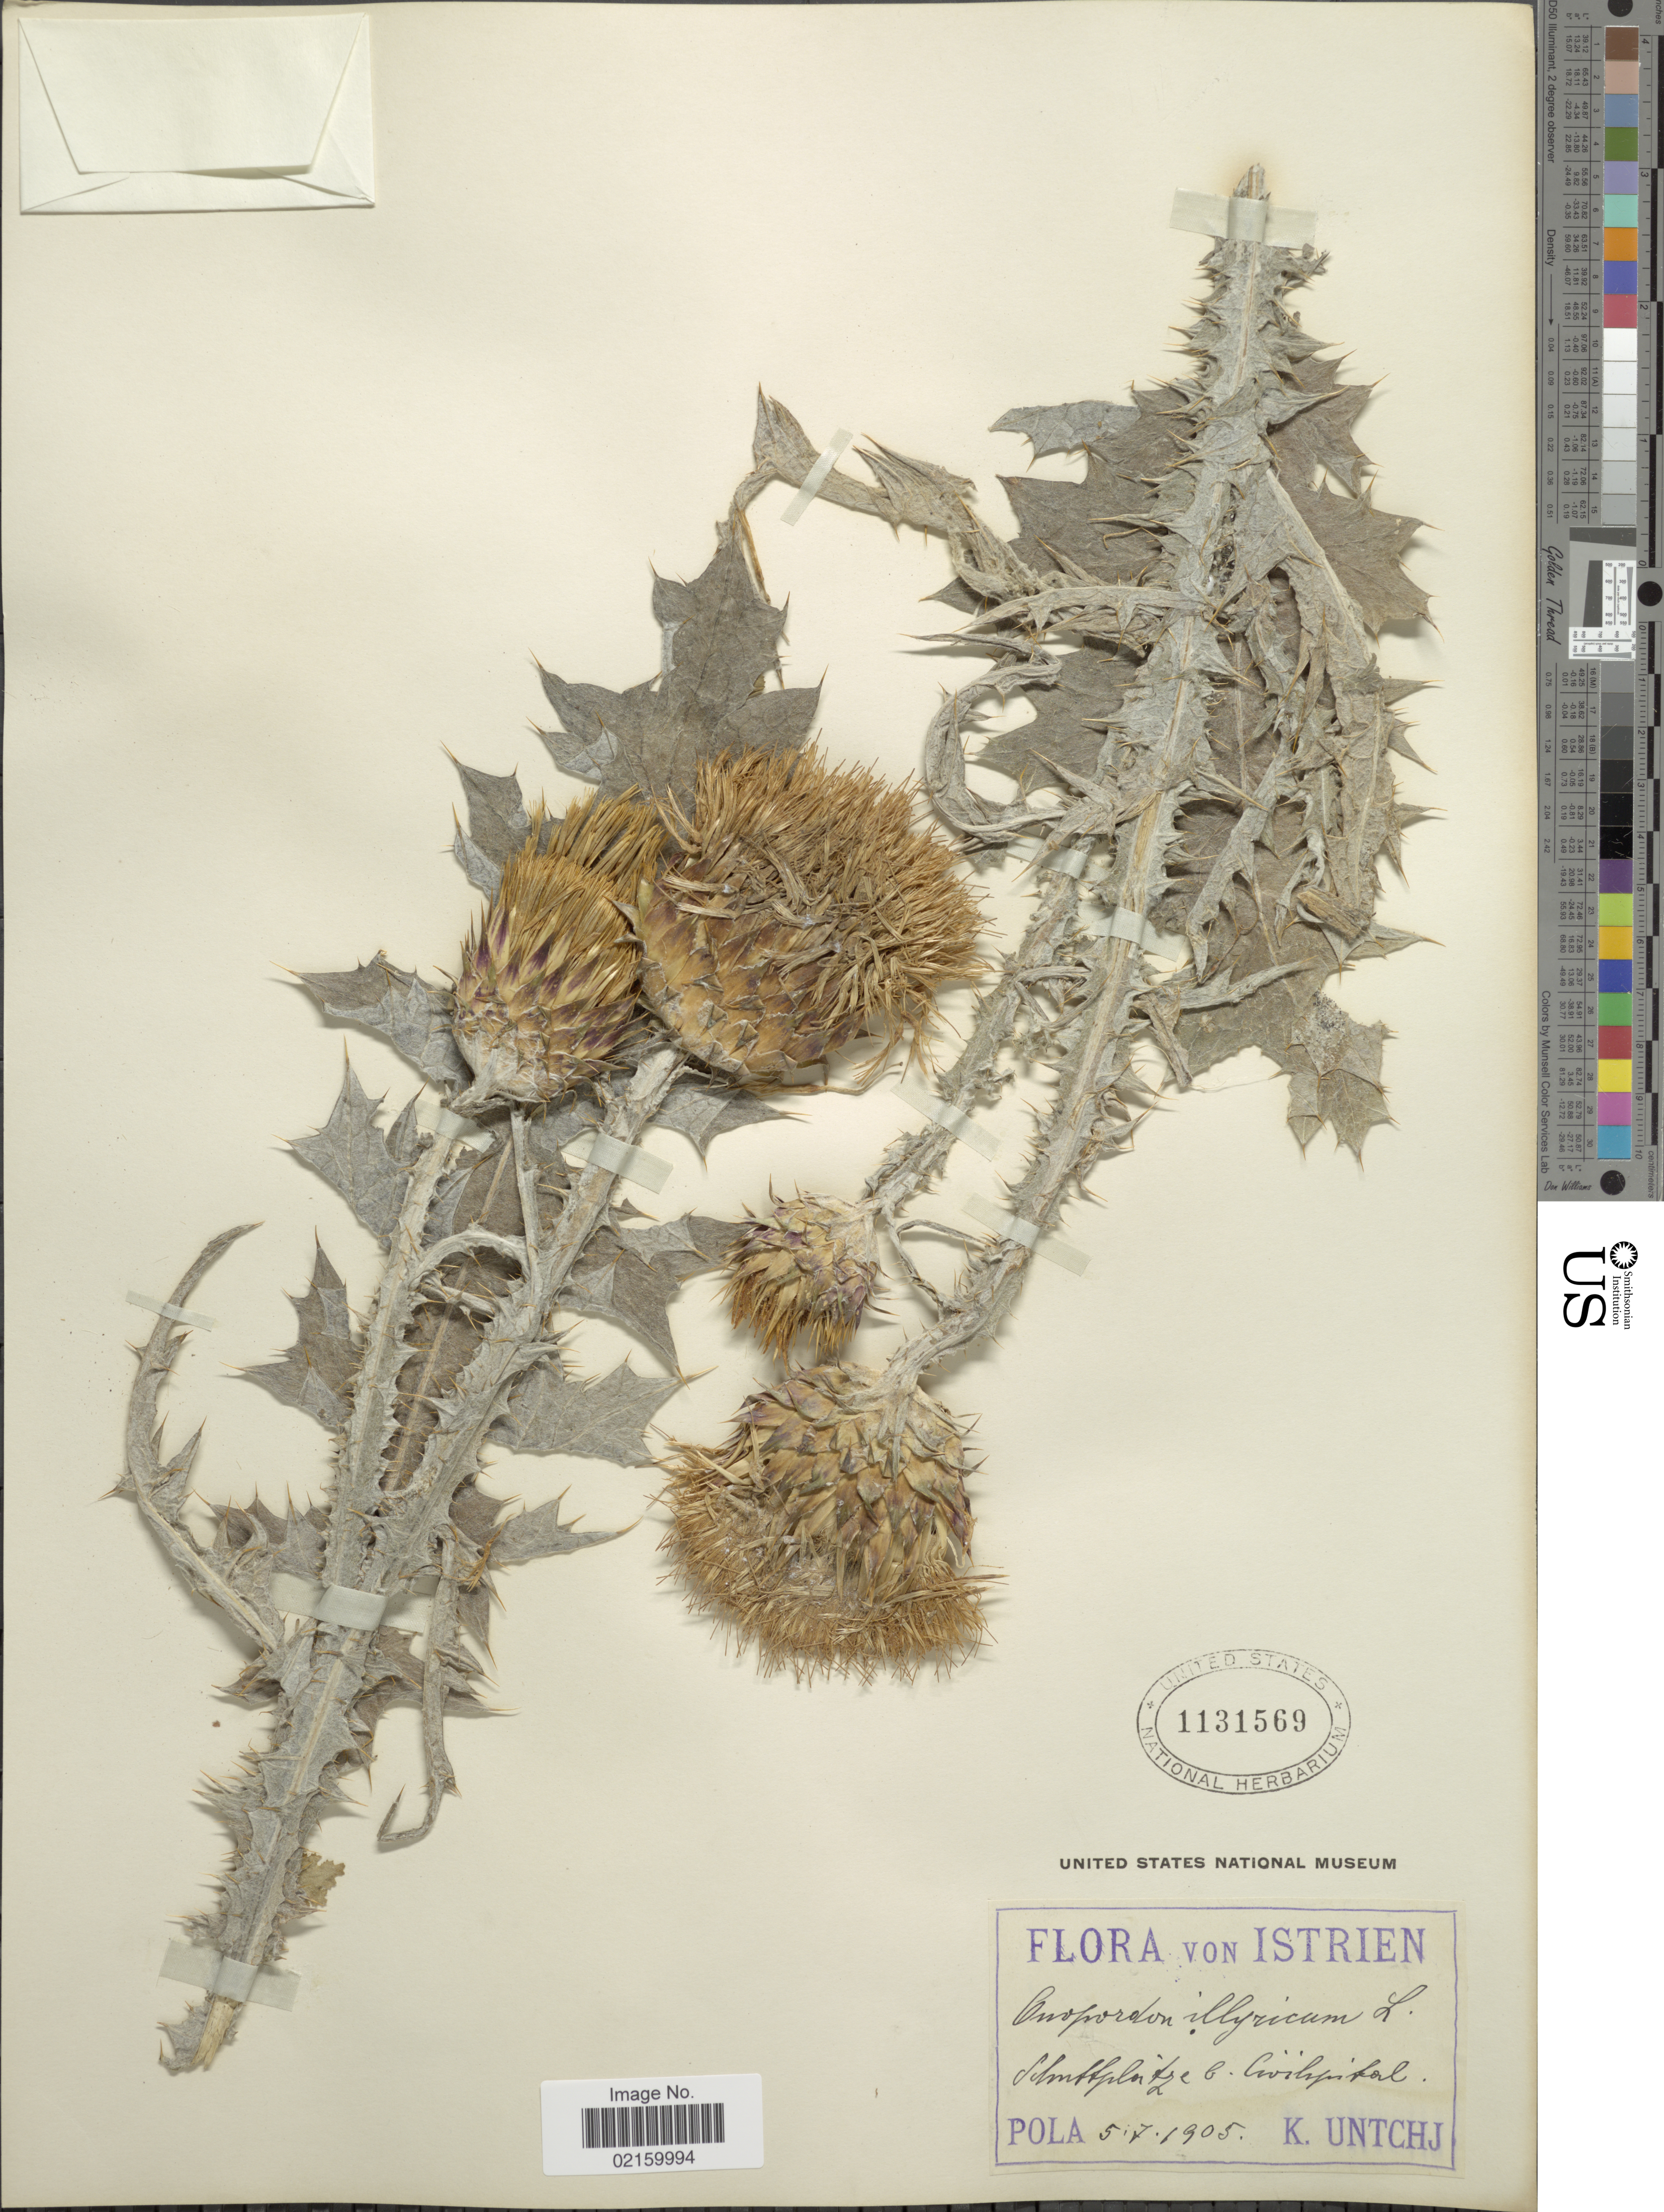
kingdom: Plantae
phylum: Tracheophyta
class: Magnoliopsida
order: Asterales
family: Asteraceae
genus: Onopordum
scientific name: Onopordum illyricum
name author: L.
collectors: K. Untchj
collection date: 1905-07-05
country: Croatia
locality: Istrien, Schuttploitze b. Civilpistal, Pola [interpreted]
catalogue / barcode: US 1131569